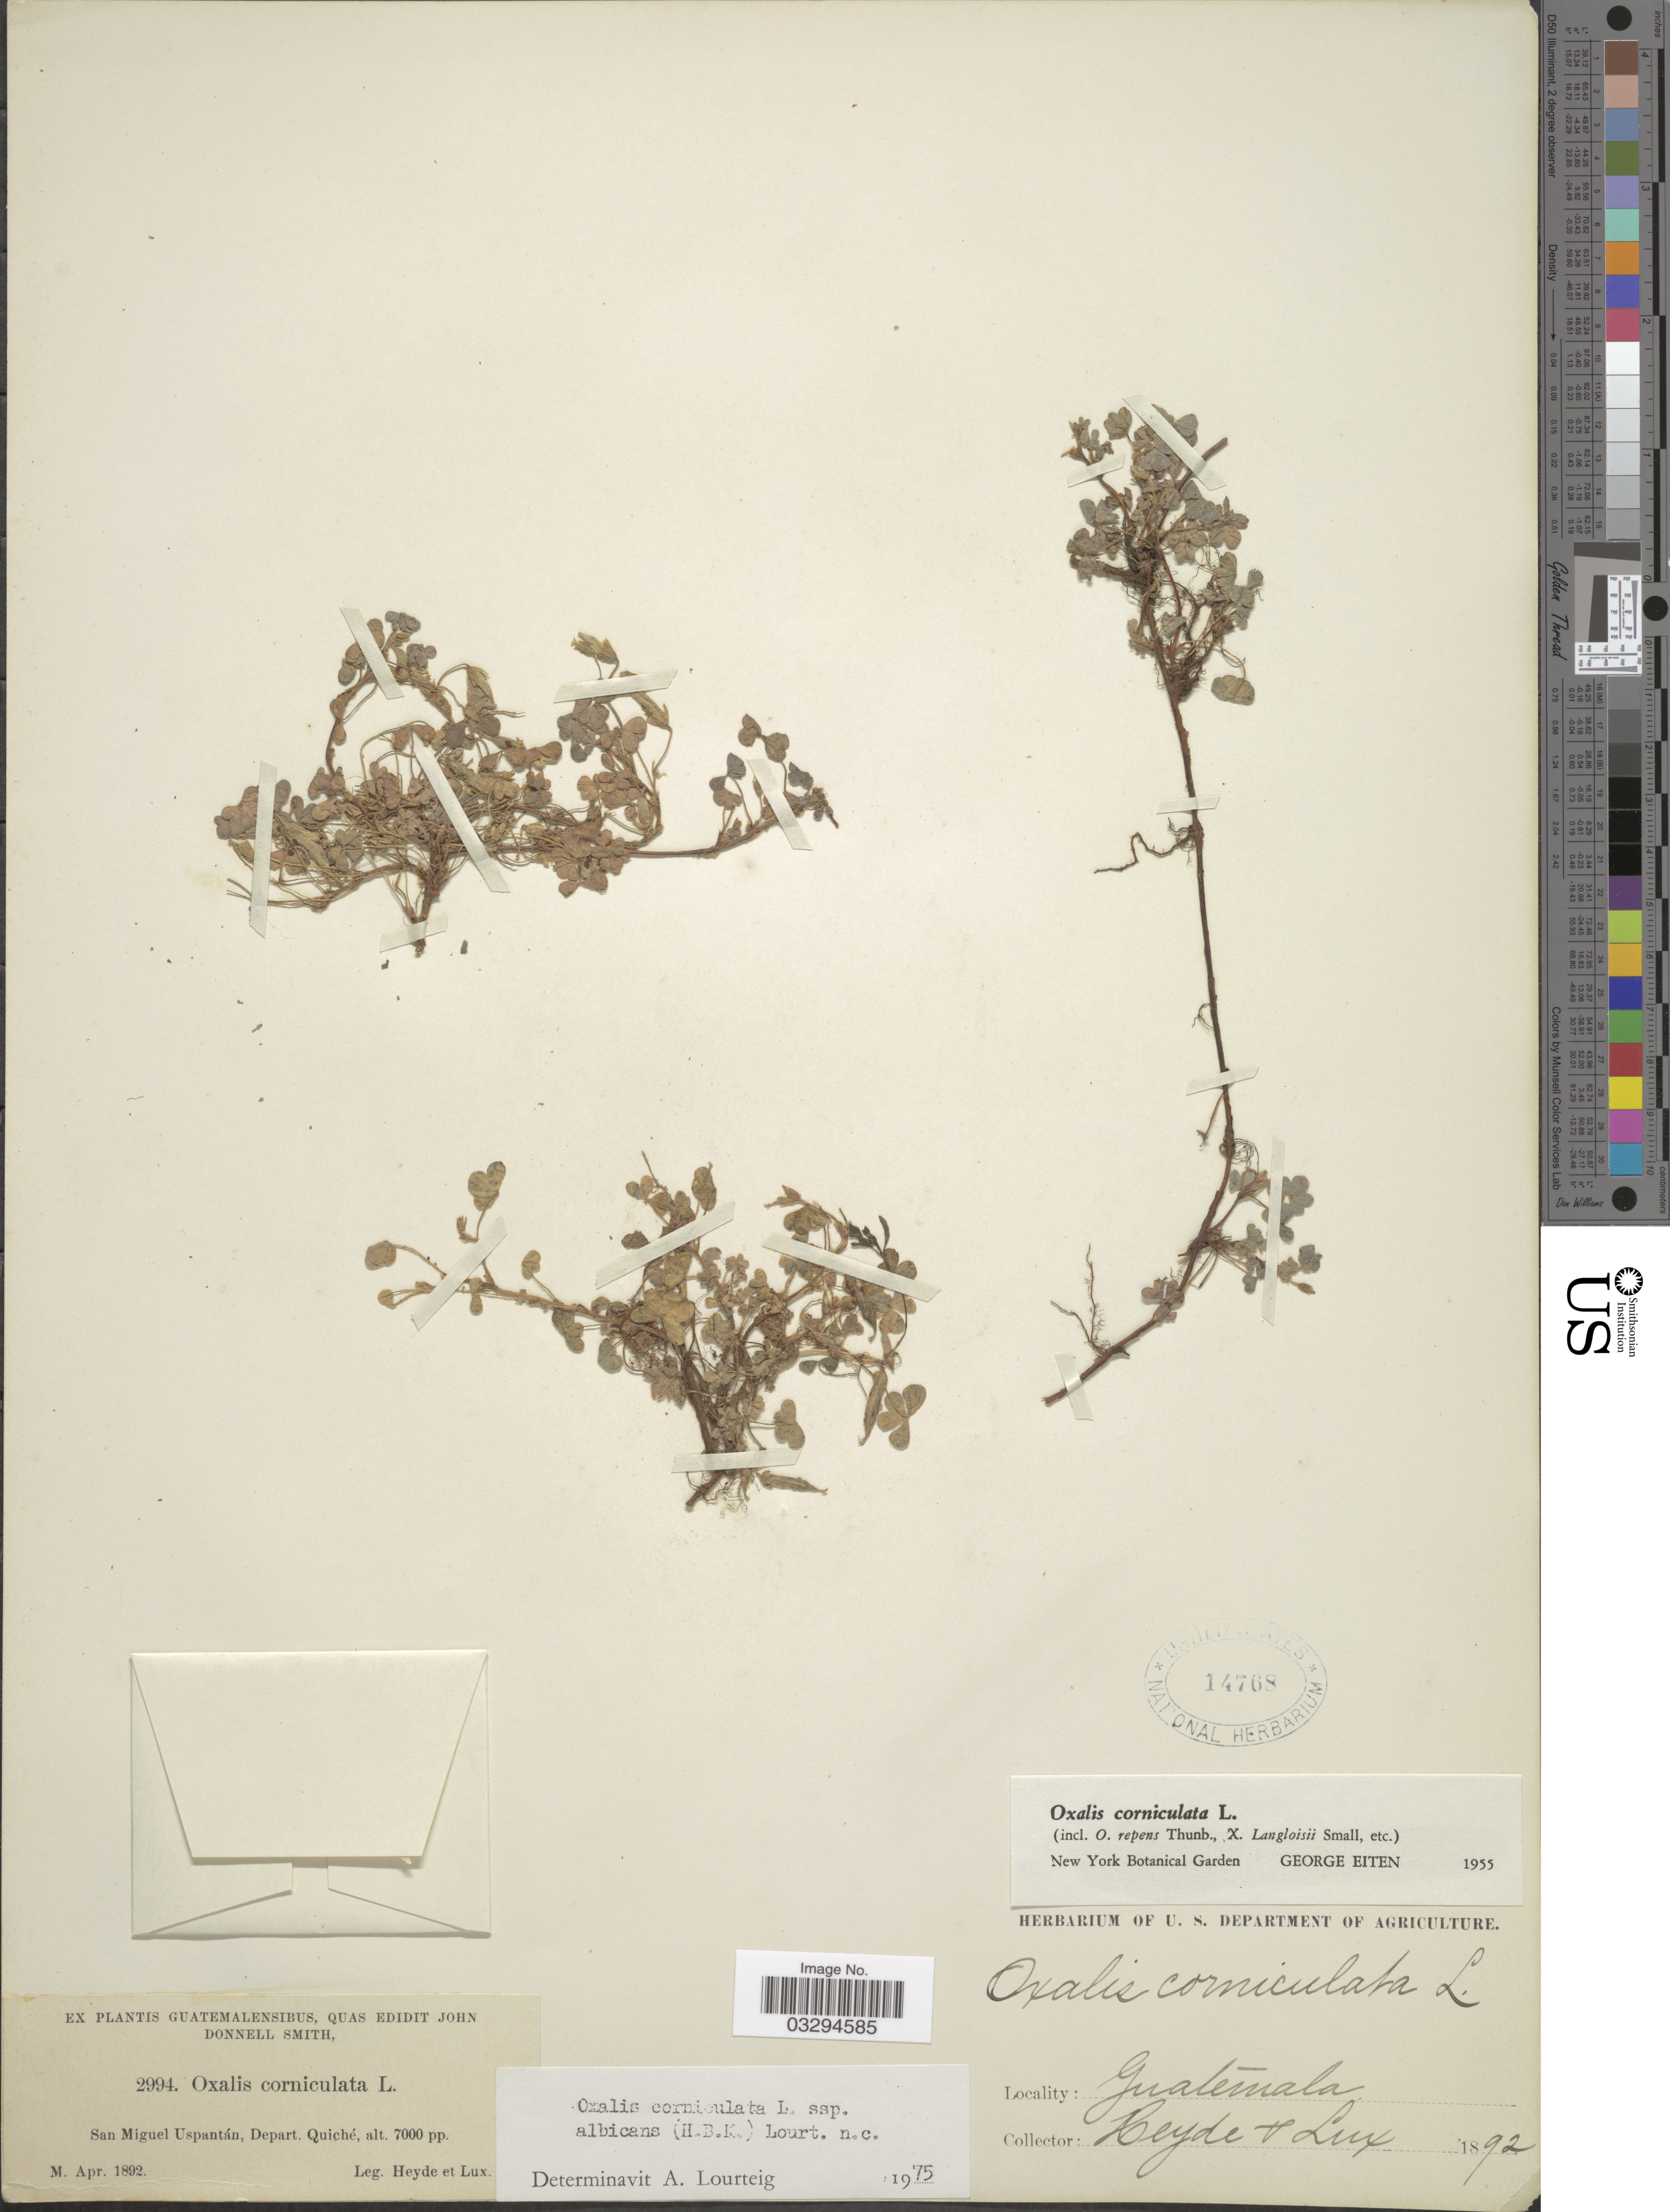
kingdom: Plantae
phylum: Tracheophyta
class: Magnoliopsida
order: Oxalidales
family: Oxalidaceae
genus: Oxalis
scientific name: Oxalis corniculata subsp. albicans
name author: (Kunth) Lourteig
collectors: Heyde & Lux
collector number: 2994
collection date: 1892-04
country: Guatemala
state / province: El Quiché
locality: San Miguel Uspantán, Depart. Quiché.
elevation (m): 2134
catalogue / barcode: US 14768